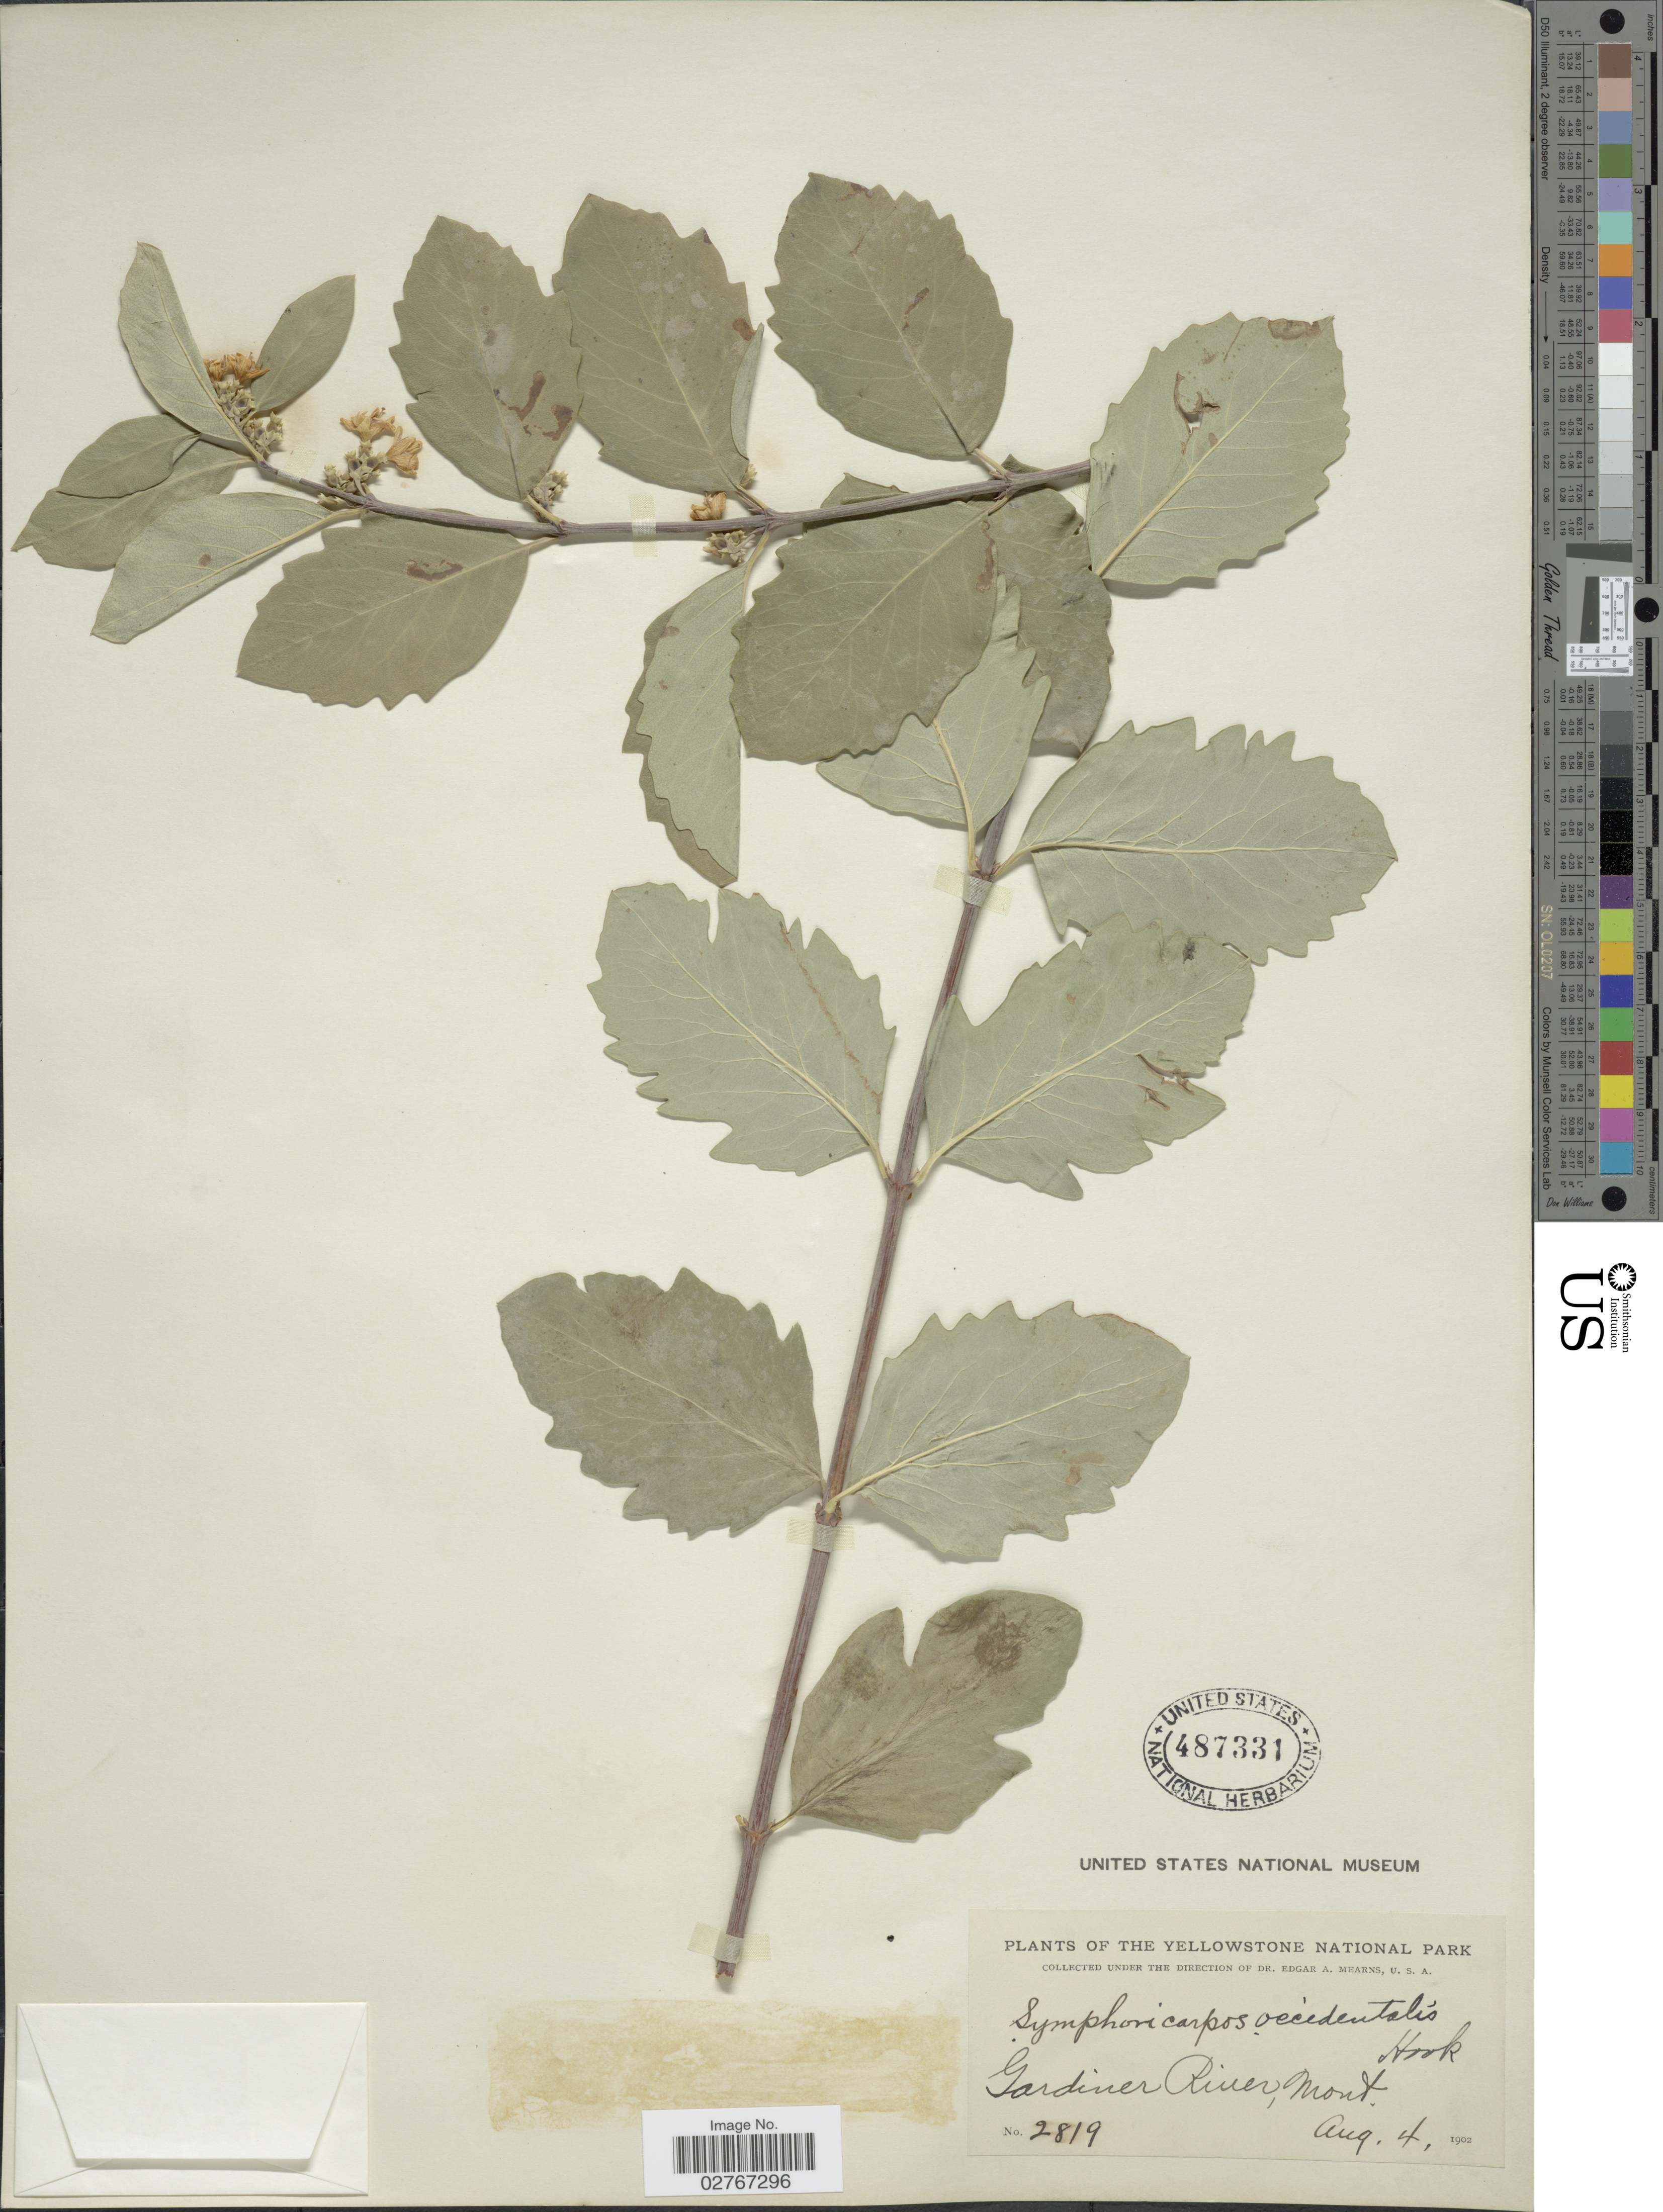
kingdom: Plantae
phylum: Tracheophyta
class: Magnoliopsida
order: Dipsacales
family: Caprifoliaceae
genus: Symphoricarpos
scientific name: Symphoricarpos occidentalis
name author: (R. Br.) Hook.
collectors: E. A. Mearns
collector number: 2819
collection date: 1902-08-04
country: United States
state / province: Montana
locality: The Yellowstone National Park. Gardiner River.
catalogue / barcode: US 487331